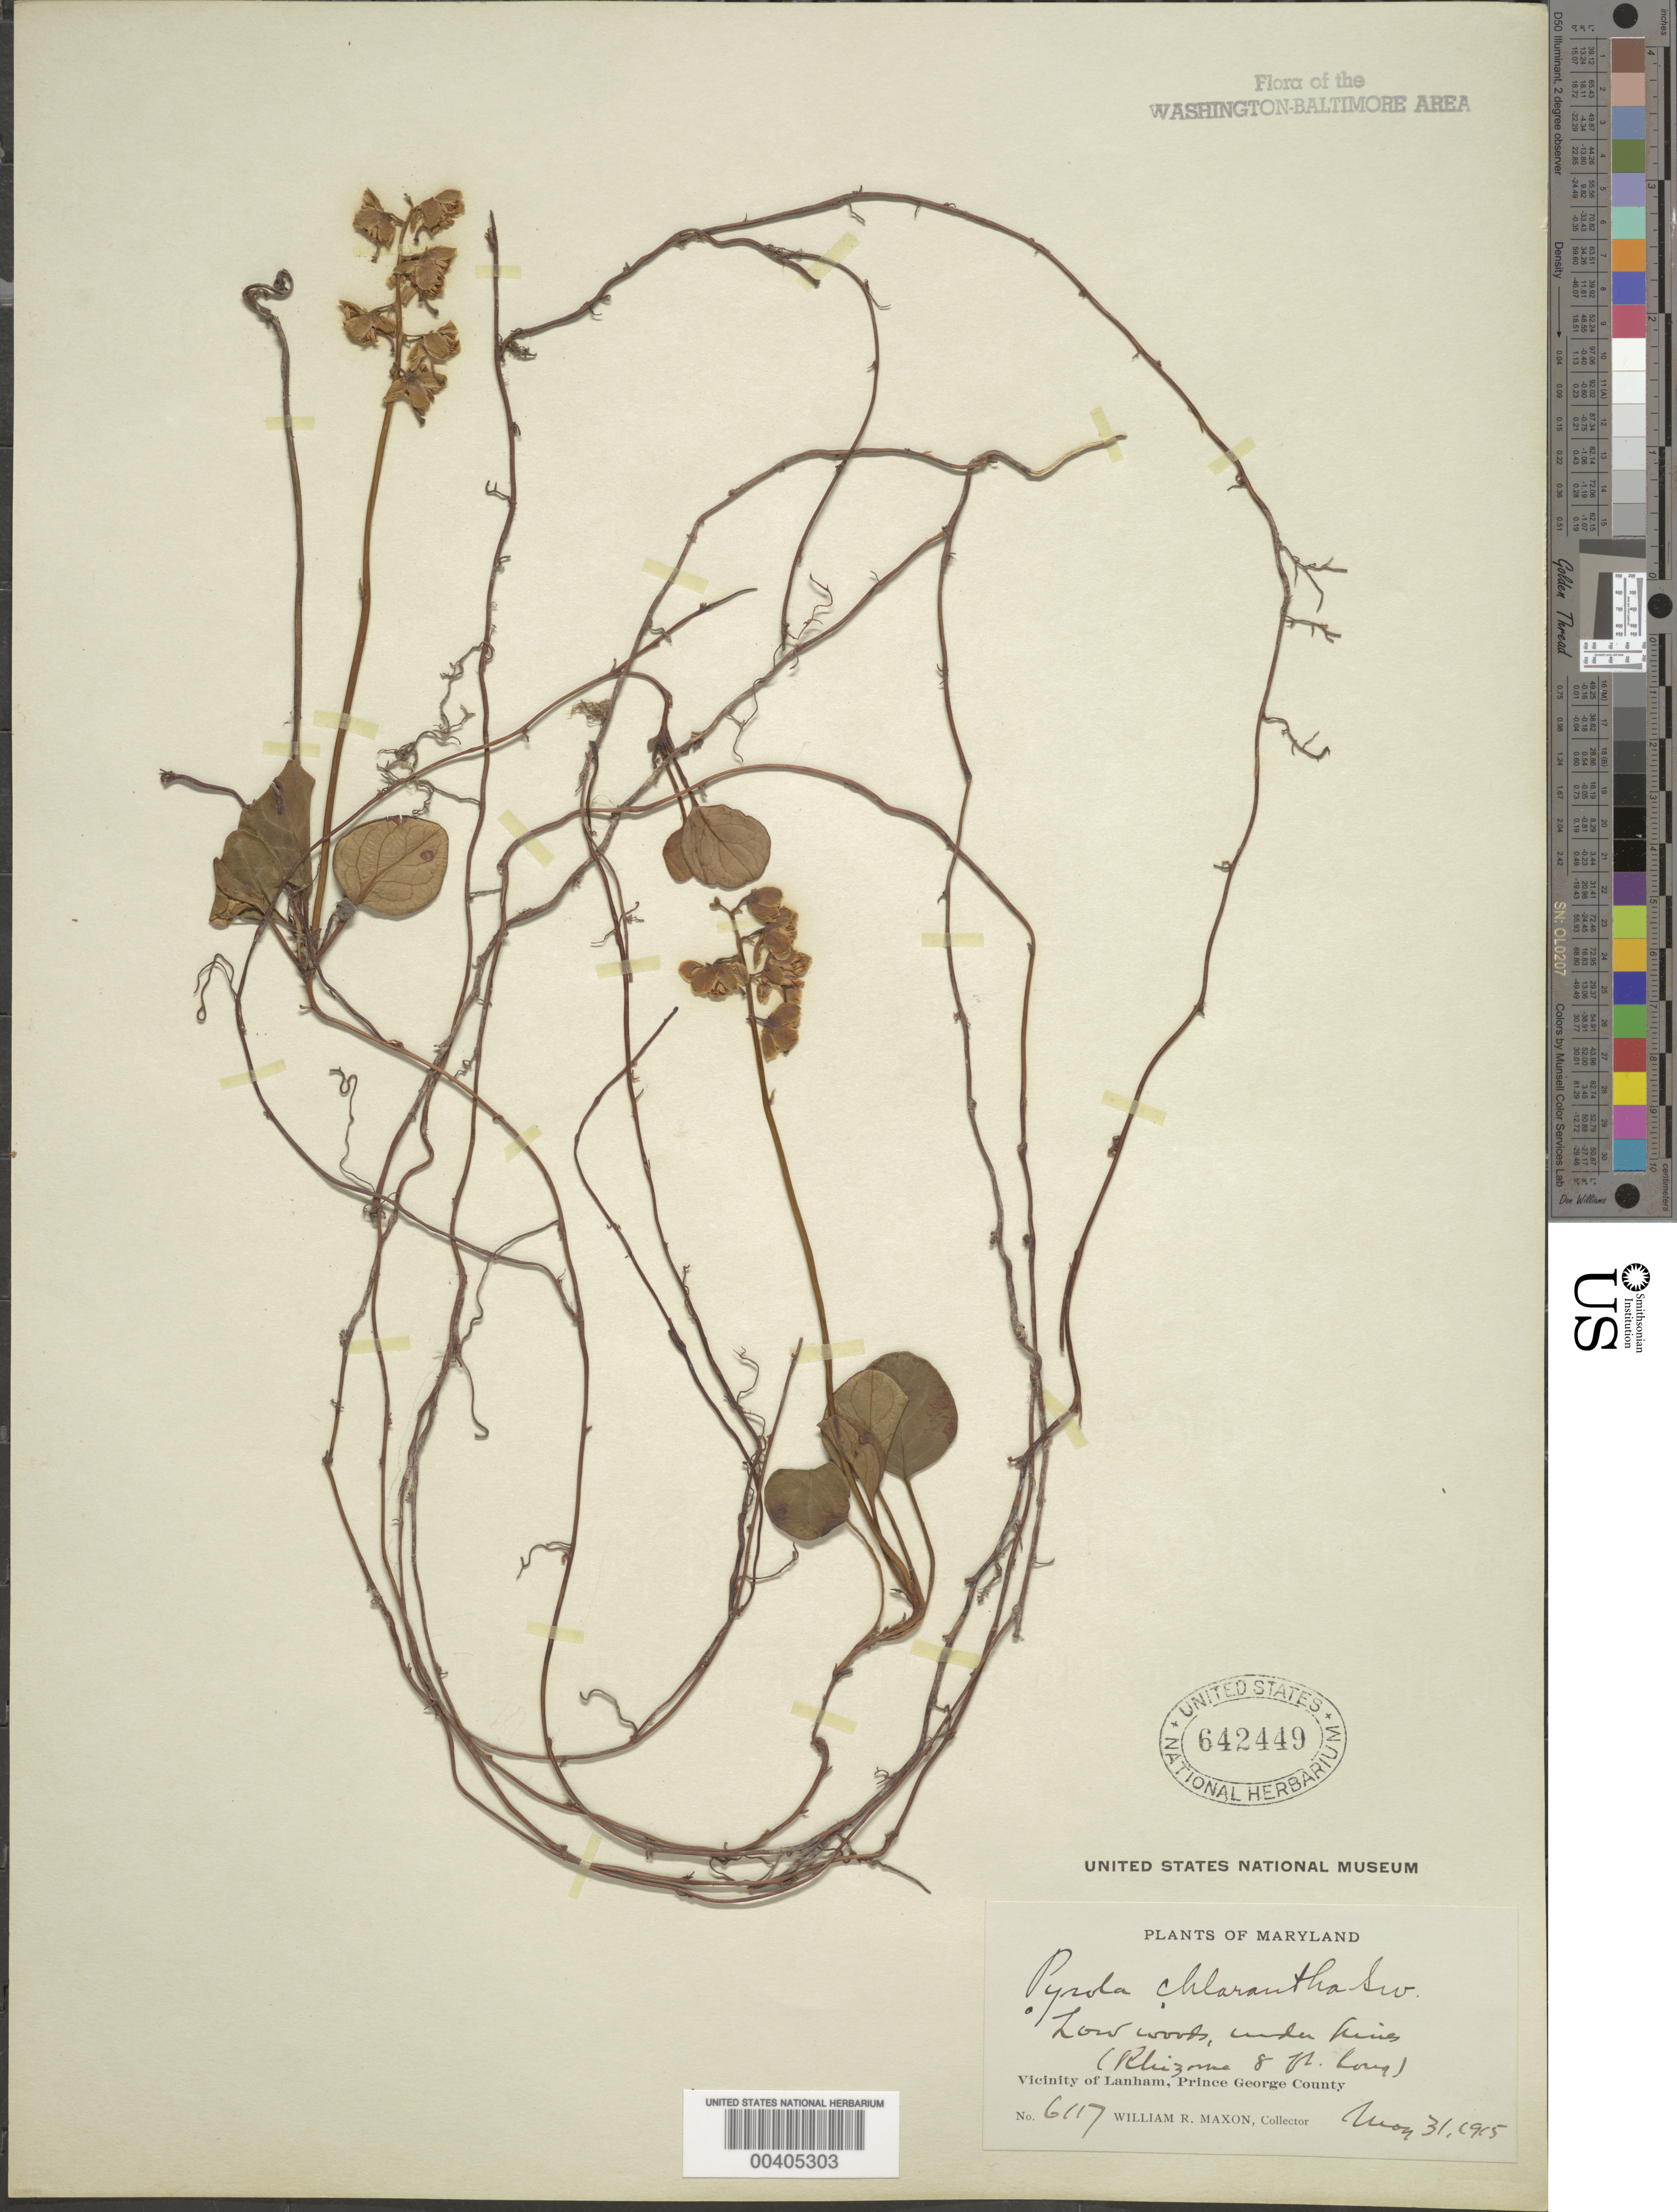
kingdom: Plantae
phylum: Tracheophyta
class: Magnoliopsida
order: Ericales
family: Ericaceae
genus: Pyrola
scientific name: Pyrola chlorantha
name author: Schweigg.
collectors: W. R. Maxon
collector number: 6117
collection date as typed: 31 May 1915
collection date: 1915-05-31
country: United States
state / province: Maryland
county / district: Prince George's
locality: Lanham vicinity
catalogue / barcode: US 642449